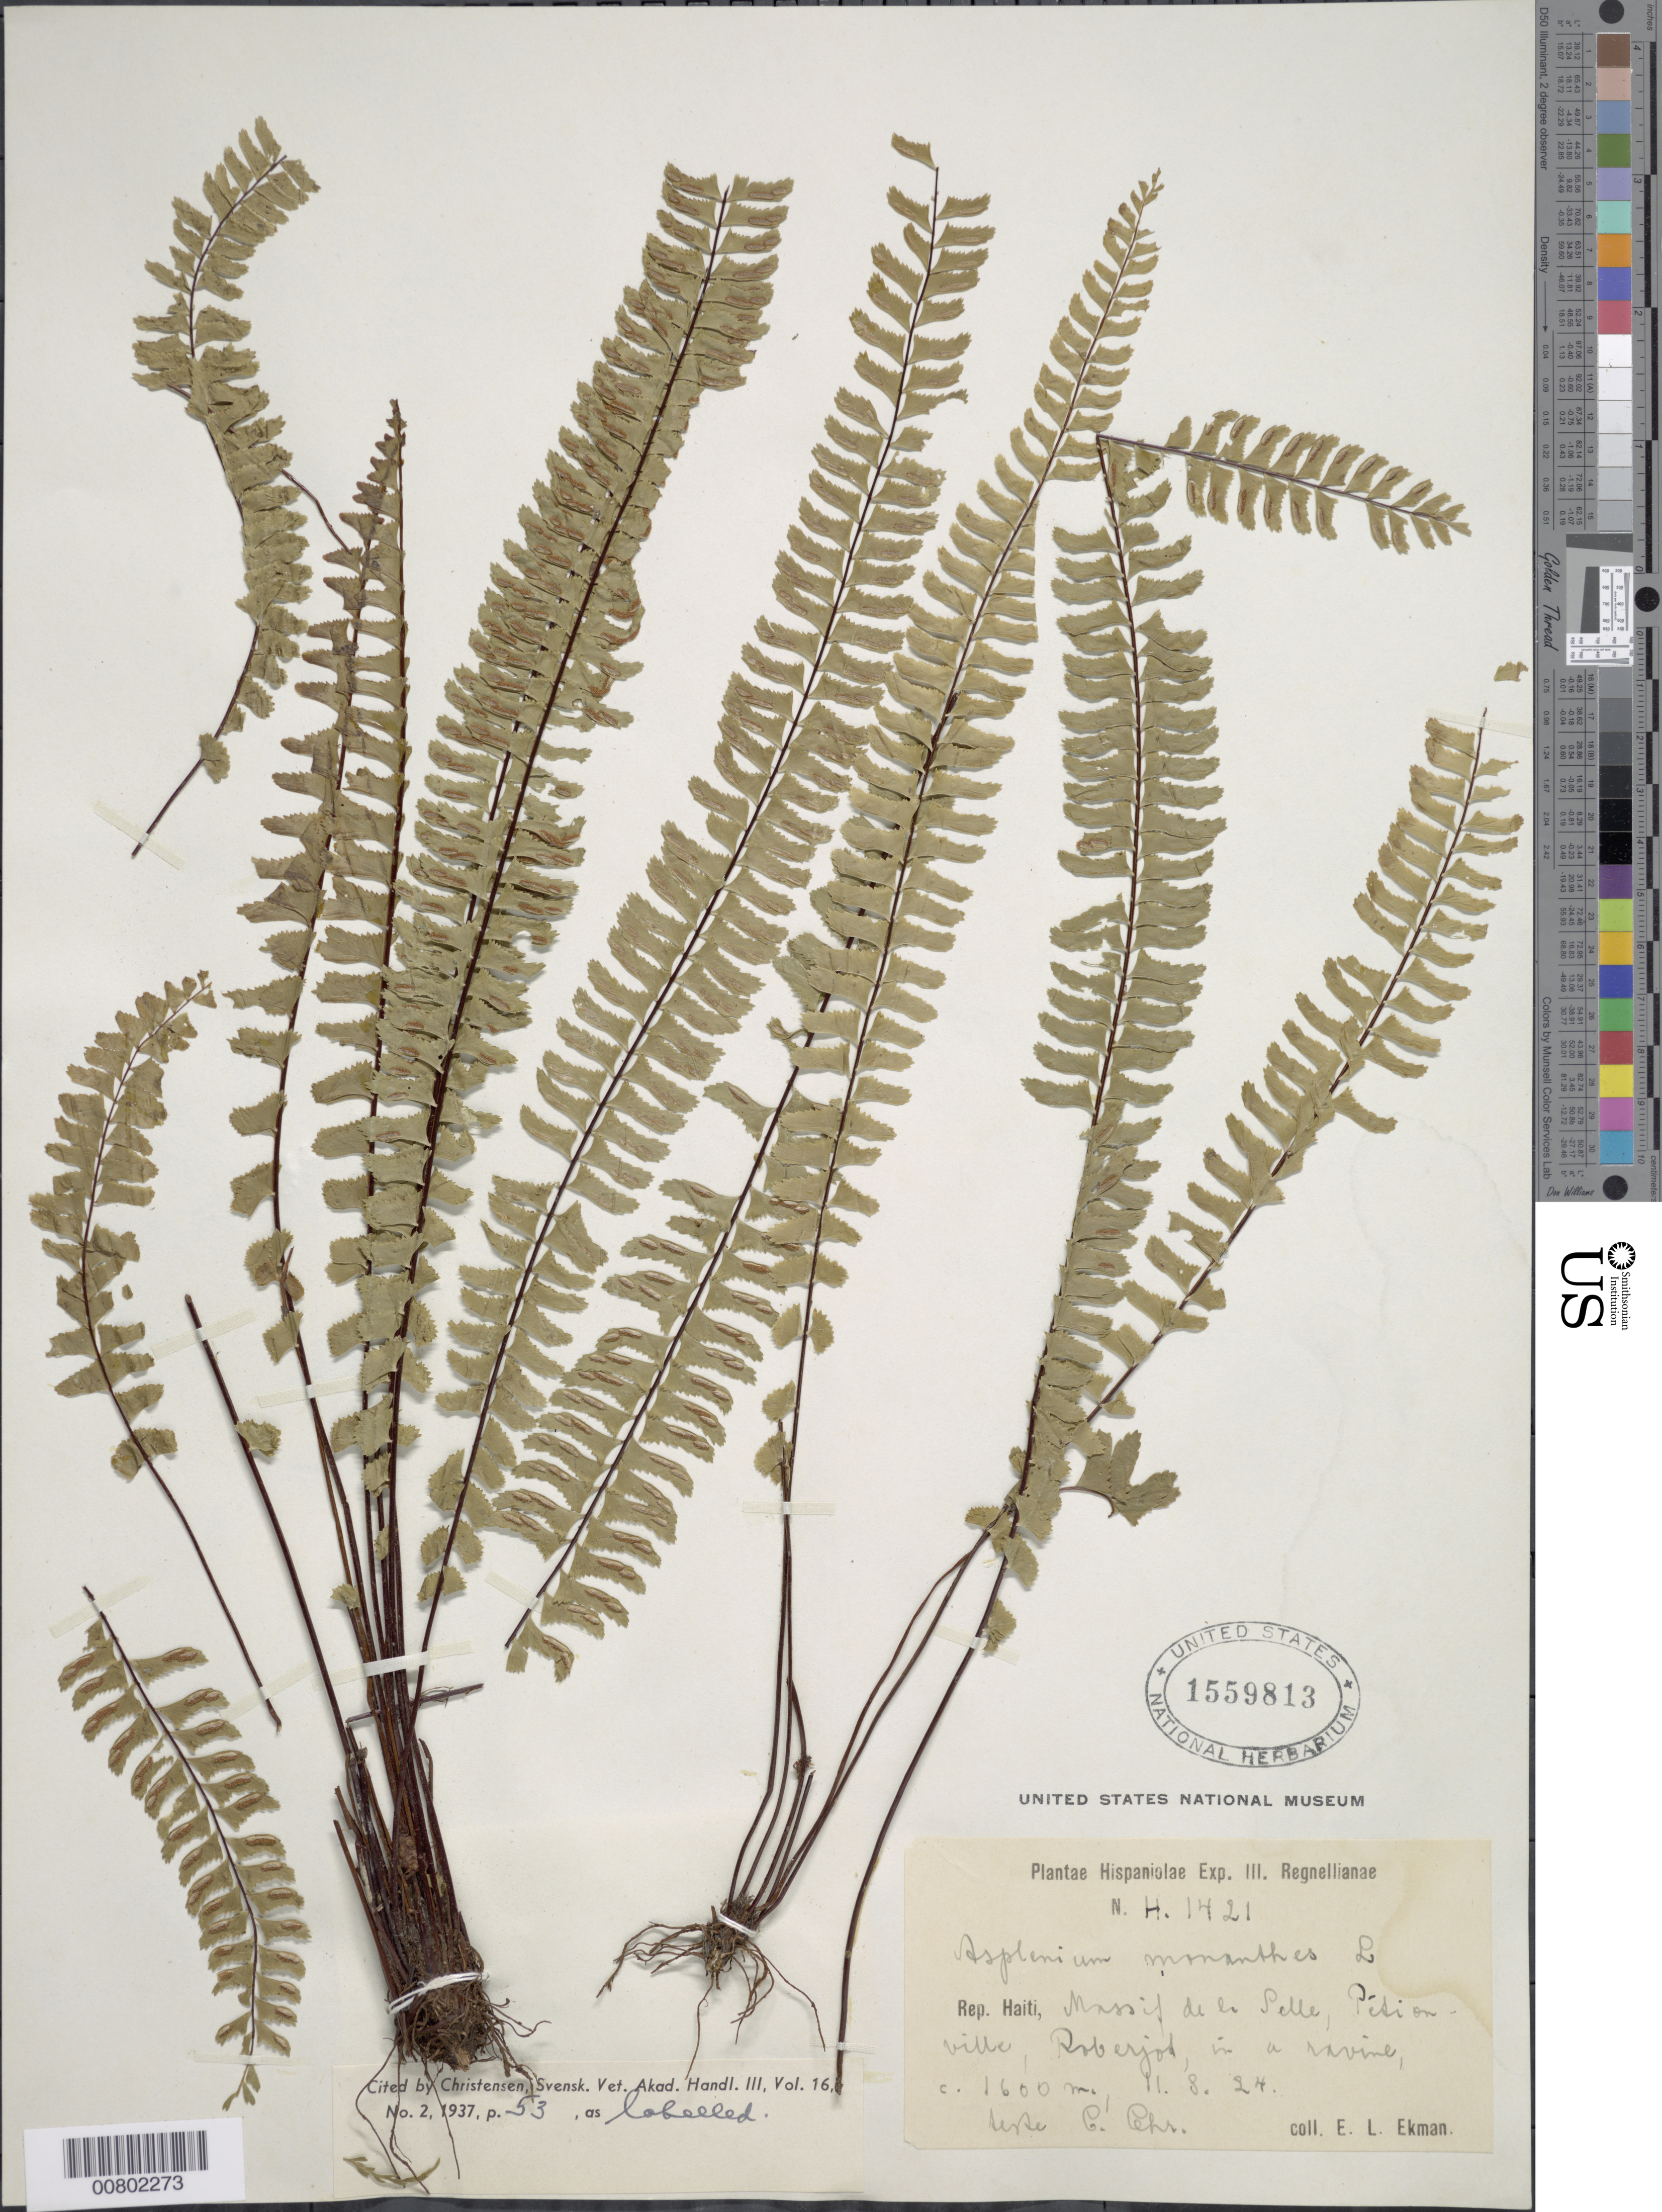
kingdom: Plantae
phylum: Tracheophyta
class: Polypodiopsida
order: Polypodiales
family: Aspleniaceae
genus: Asplenium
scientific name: Asplenium monanthes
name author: L.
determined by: Christensen, C. F. A.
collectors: E. L. Ekman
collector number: H 1421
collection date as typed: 11 Aug 1924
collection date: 1924-08-11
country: Haiti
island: Hispaniola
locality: Massif de la Selle, Pétionville, Roberjot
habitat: Ravine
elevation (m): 1600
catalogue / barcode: US 1559813